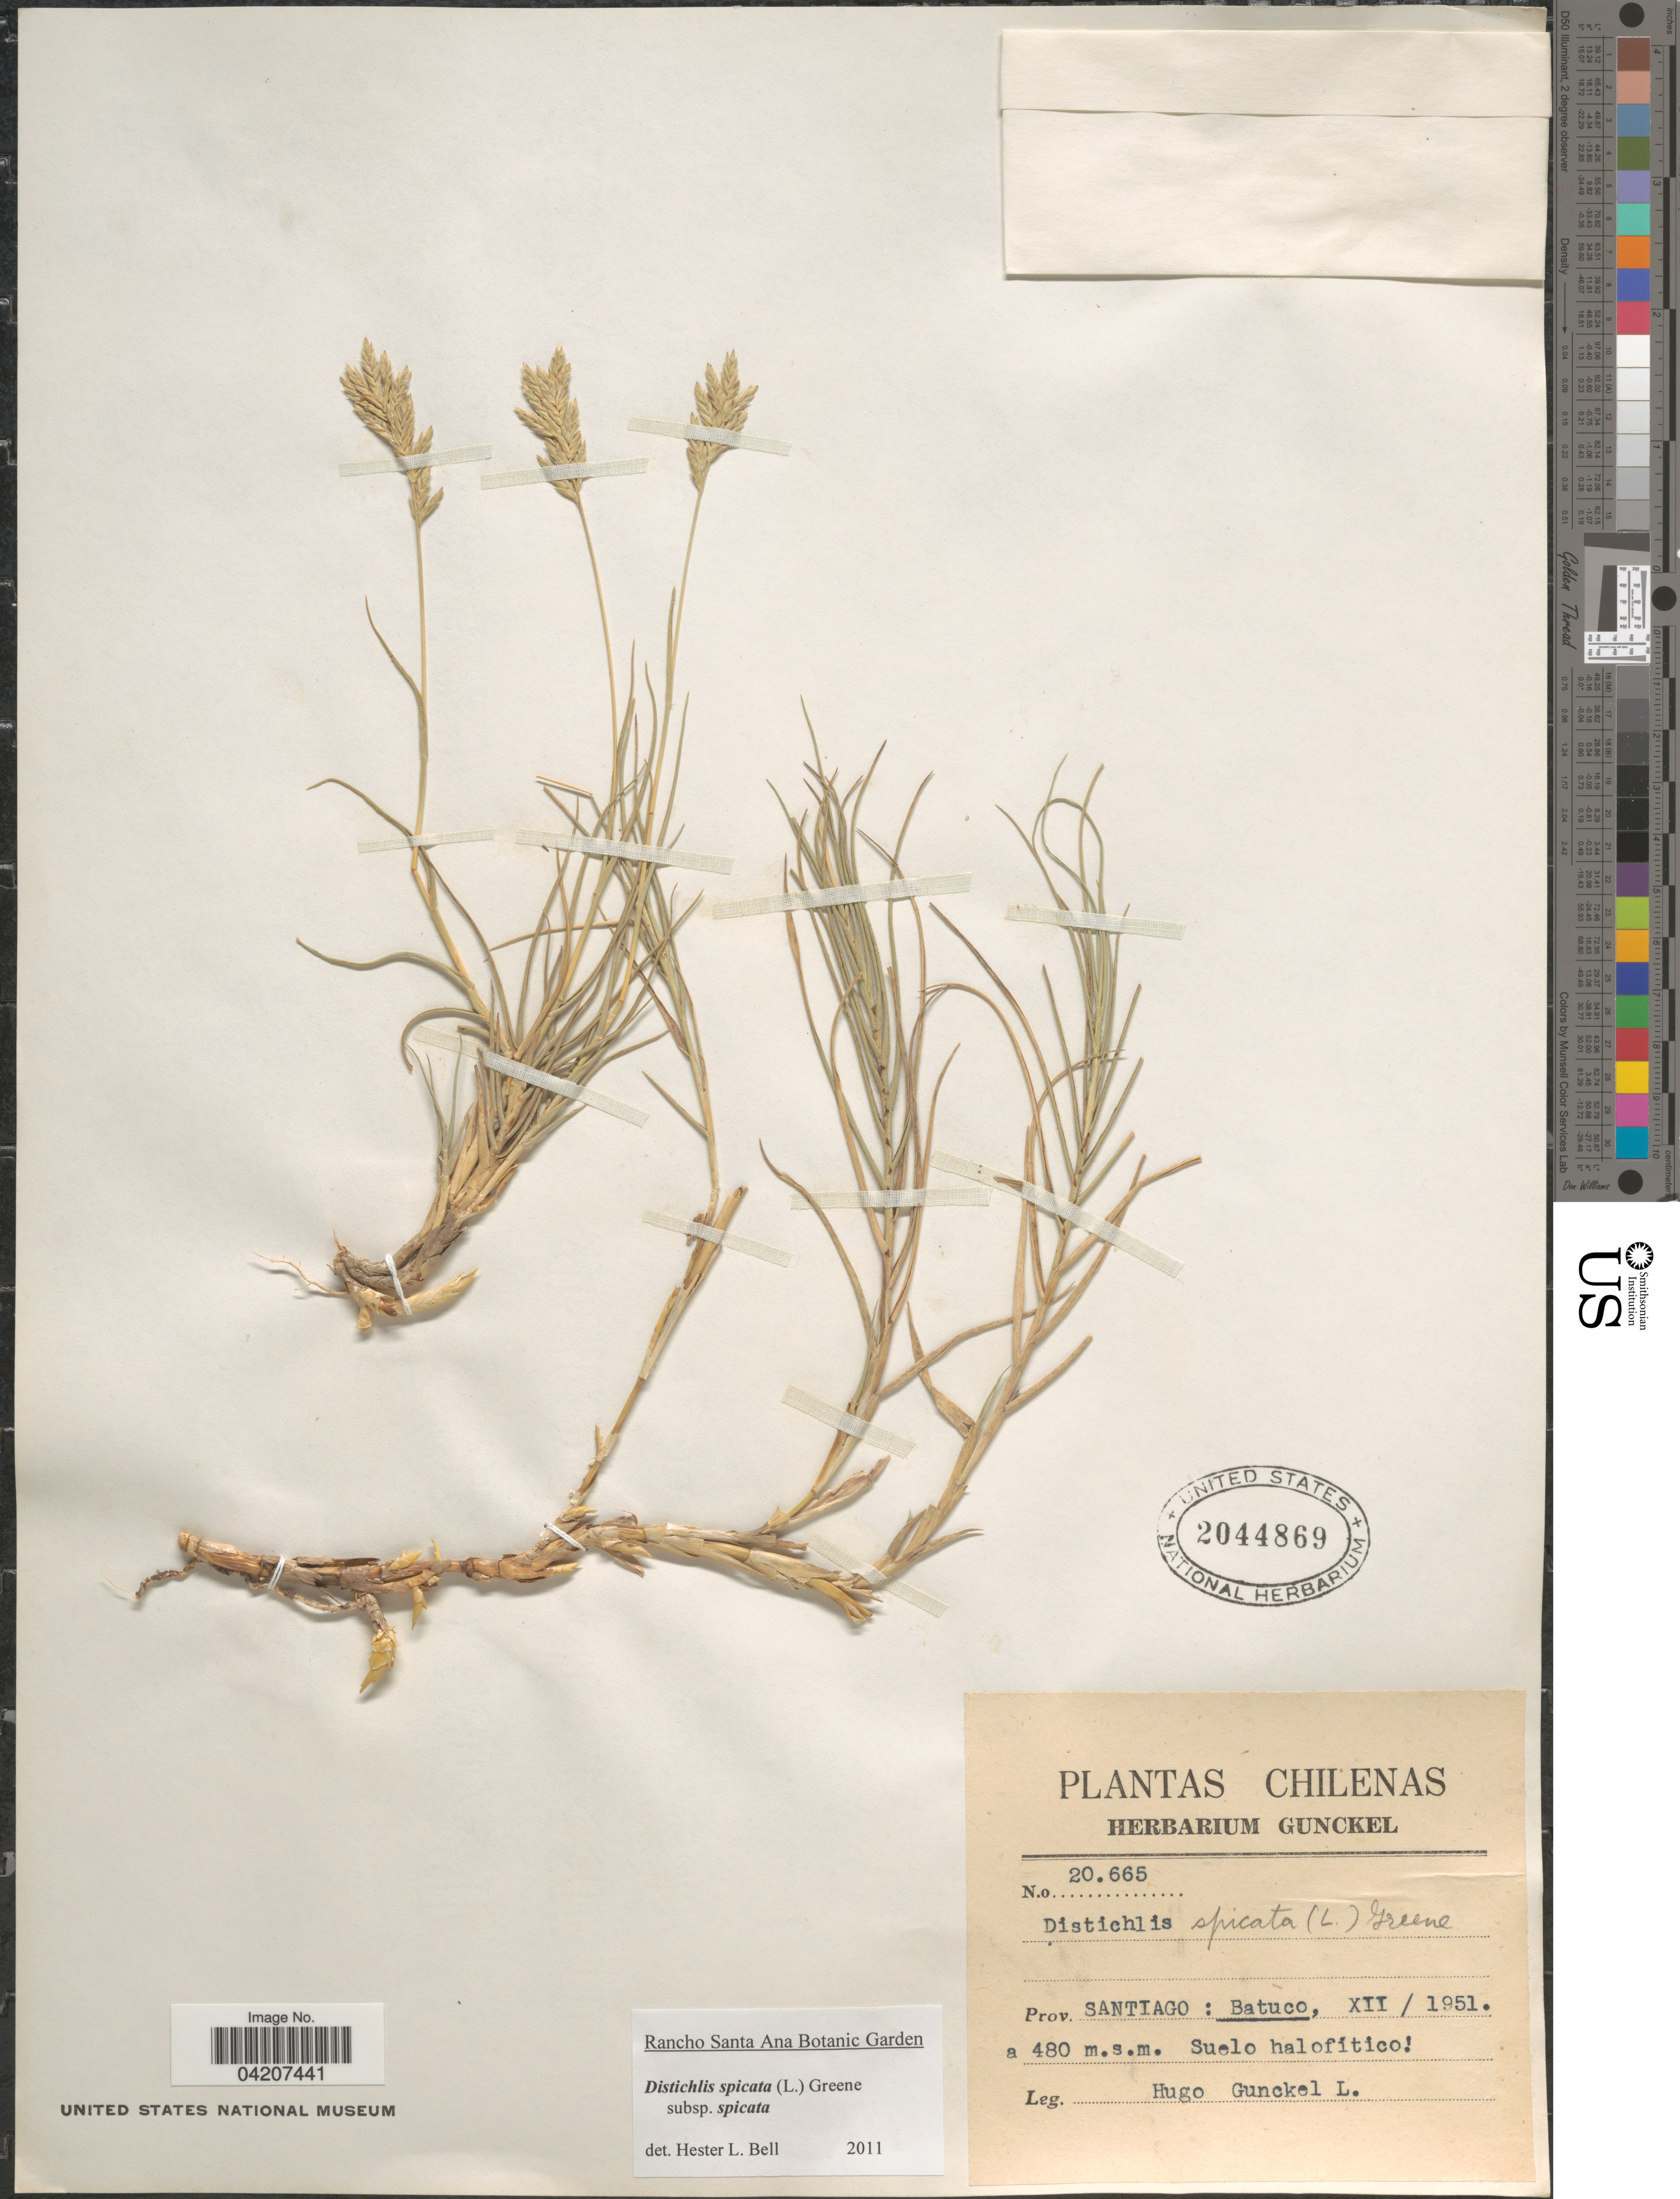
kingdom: Plantae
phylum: Tracheophyta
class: Liliopsida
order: Poales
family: Poaceae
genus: Distichlis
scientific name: Distichlis spicata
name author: (L.) Greene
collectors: H. Gunckel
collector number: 20665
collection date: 1951-12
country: Chile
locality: Prov. Santiago: Batuco.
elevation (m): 480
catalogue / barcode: US 2044869